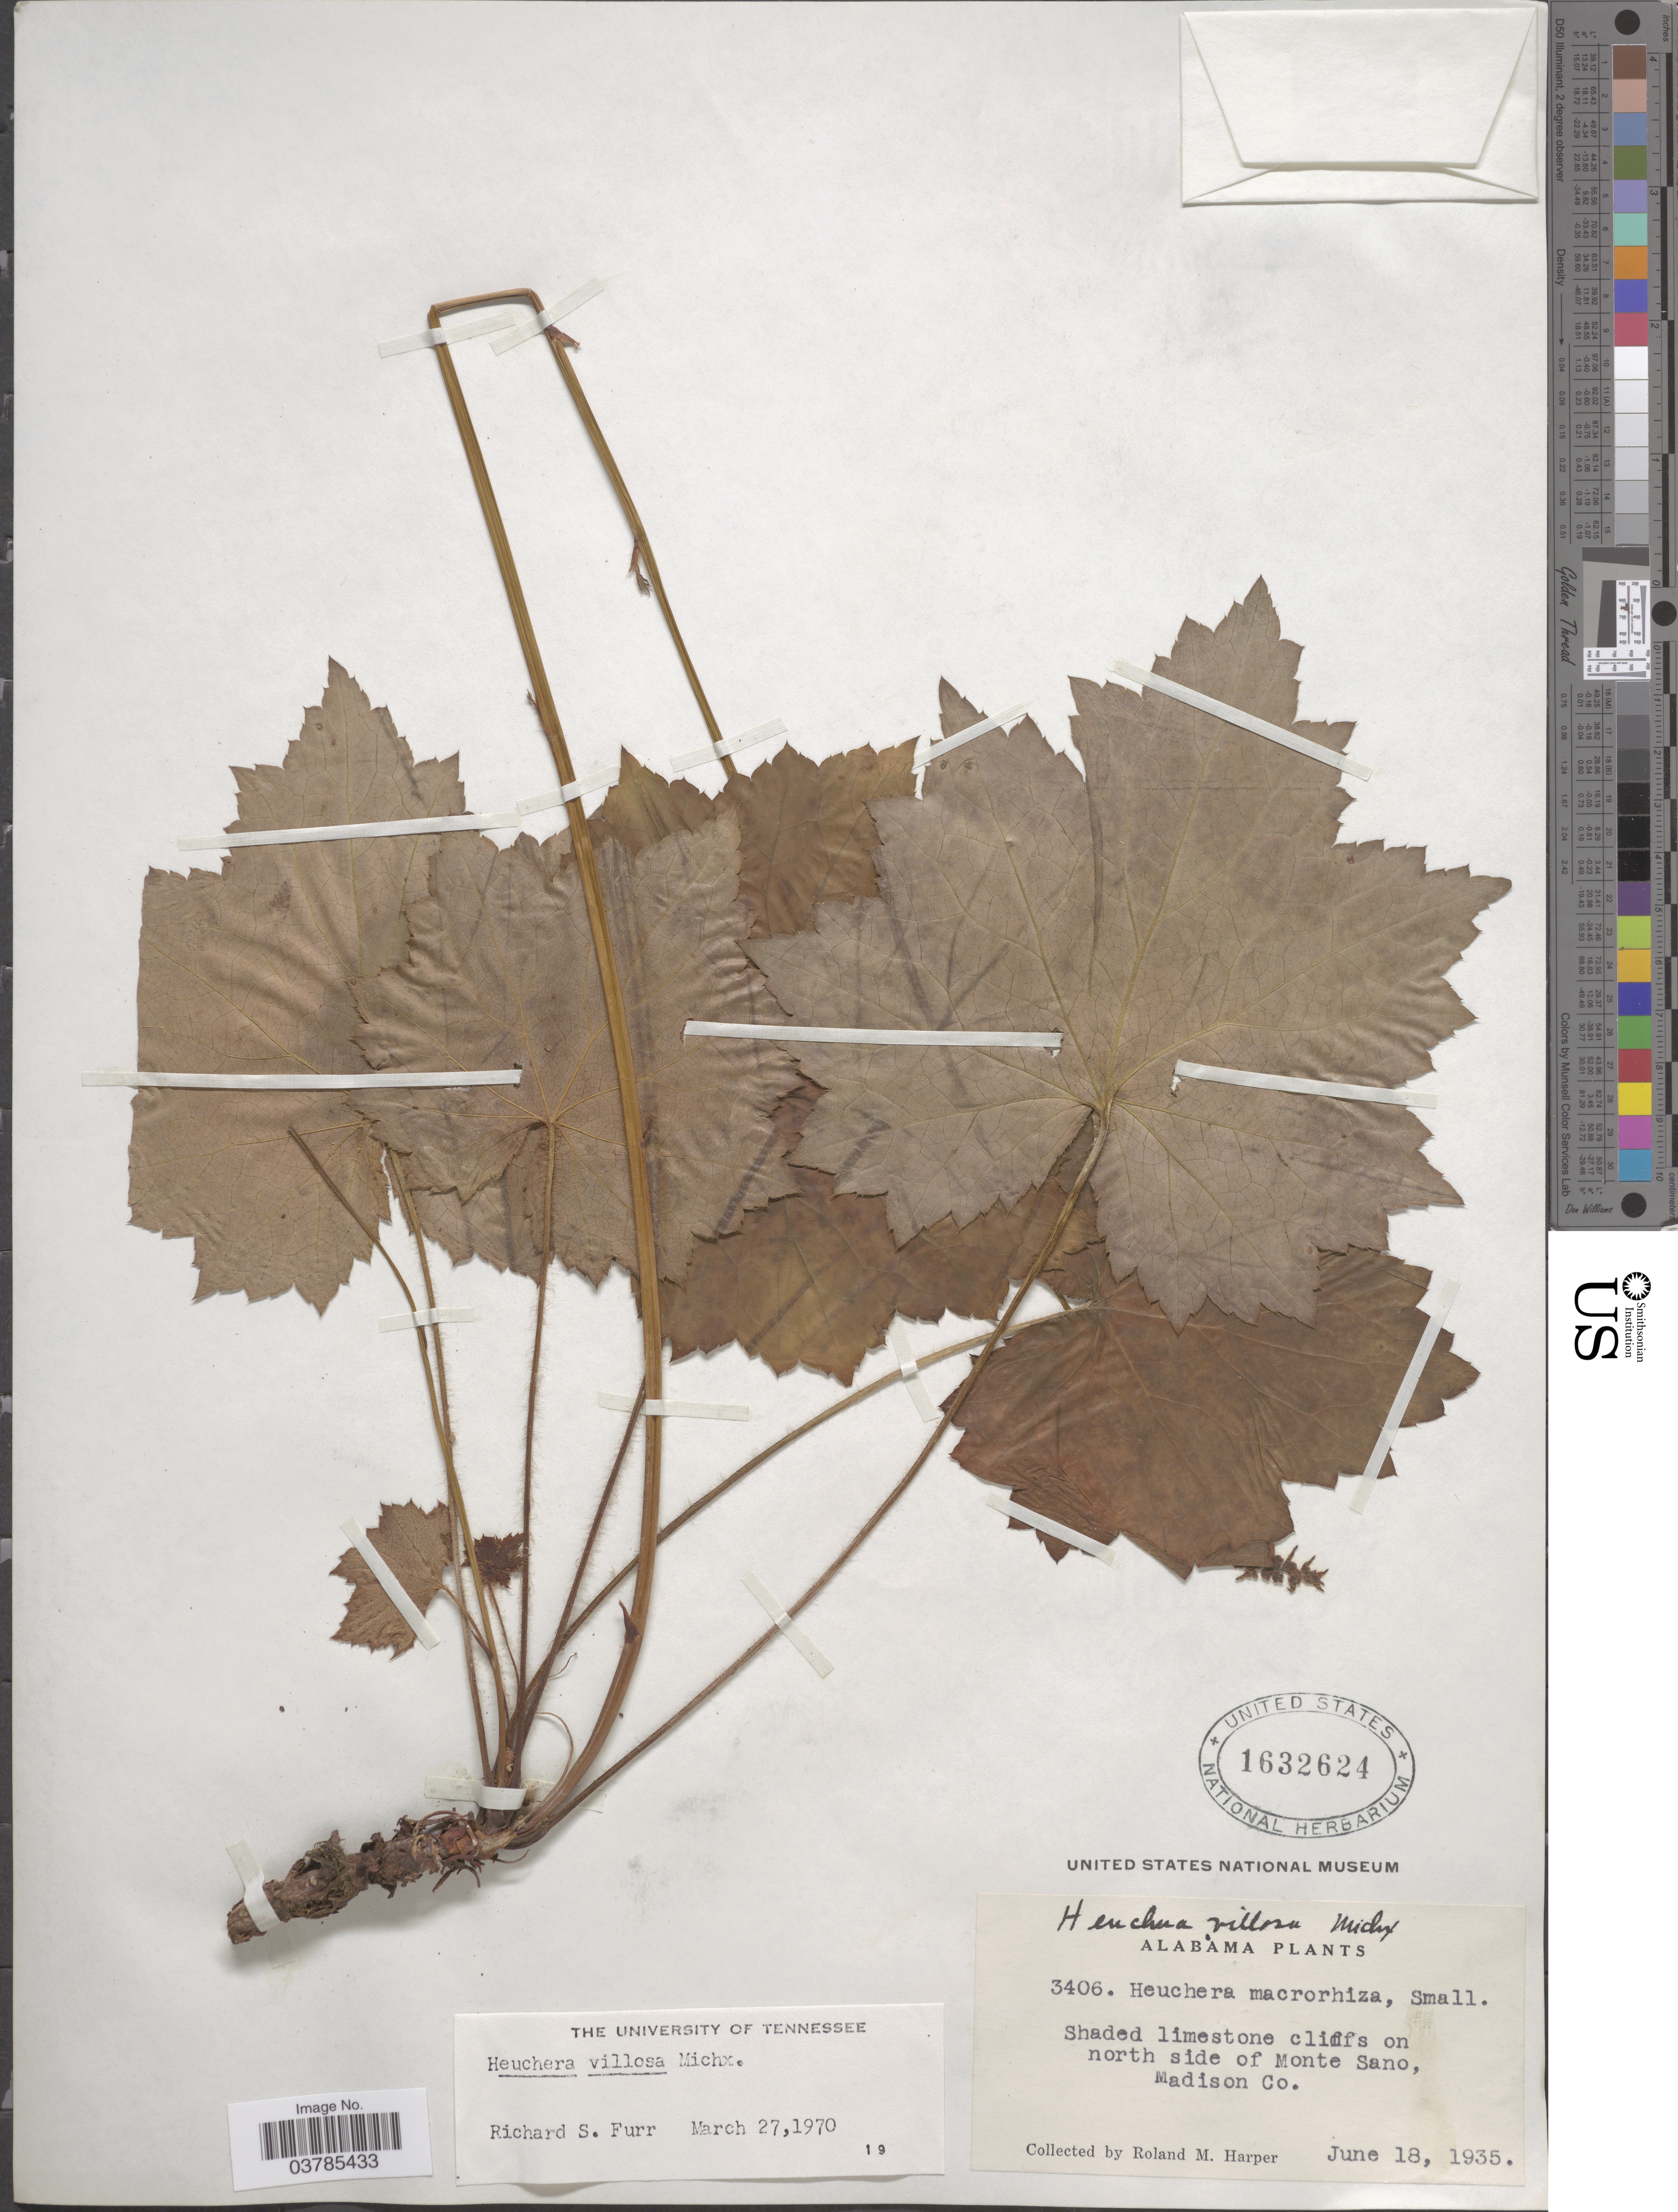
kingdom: Plantae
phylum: Tracheophyta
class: Magnoliopsida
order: Saxifragales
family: Saxifragaceae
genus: Heuchera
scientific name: Heuchera villosa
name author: Michx.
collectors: R. M. Harper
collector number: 3406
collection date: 1935-06-18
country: United States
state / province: Alabama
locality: On north side of Monte Sano, Madison Co.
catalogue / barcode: US 1632624